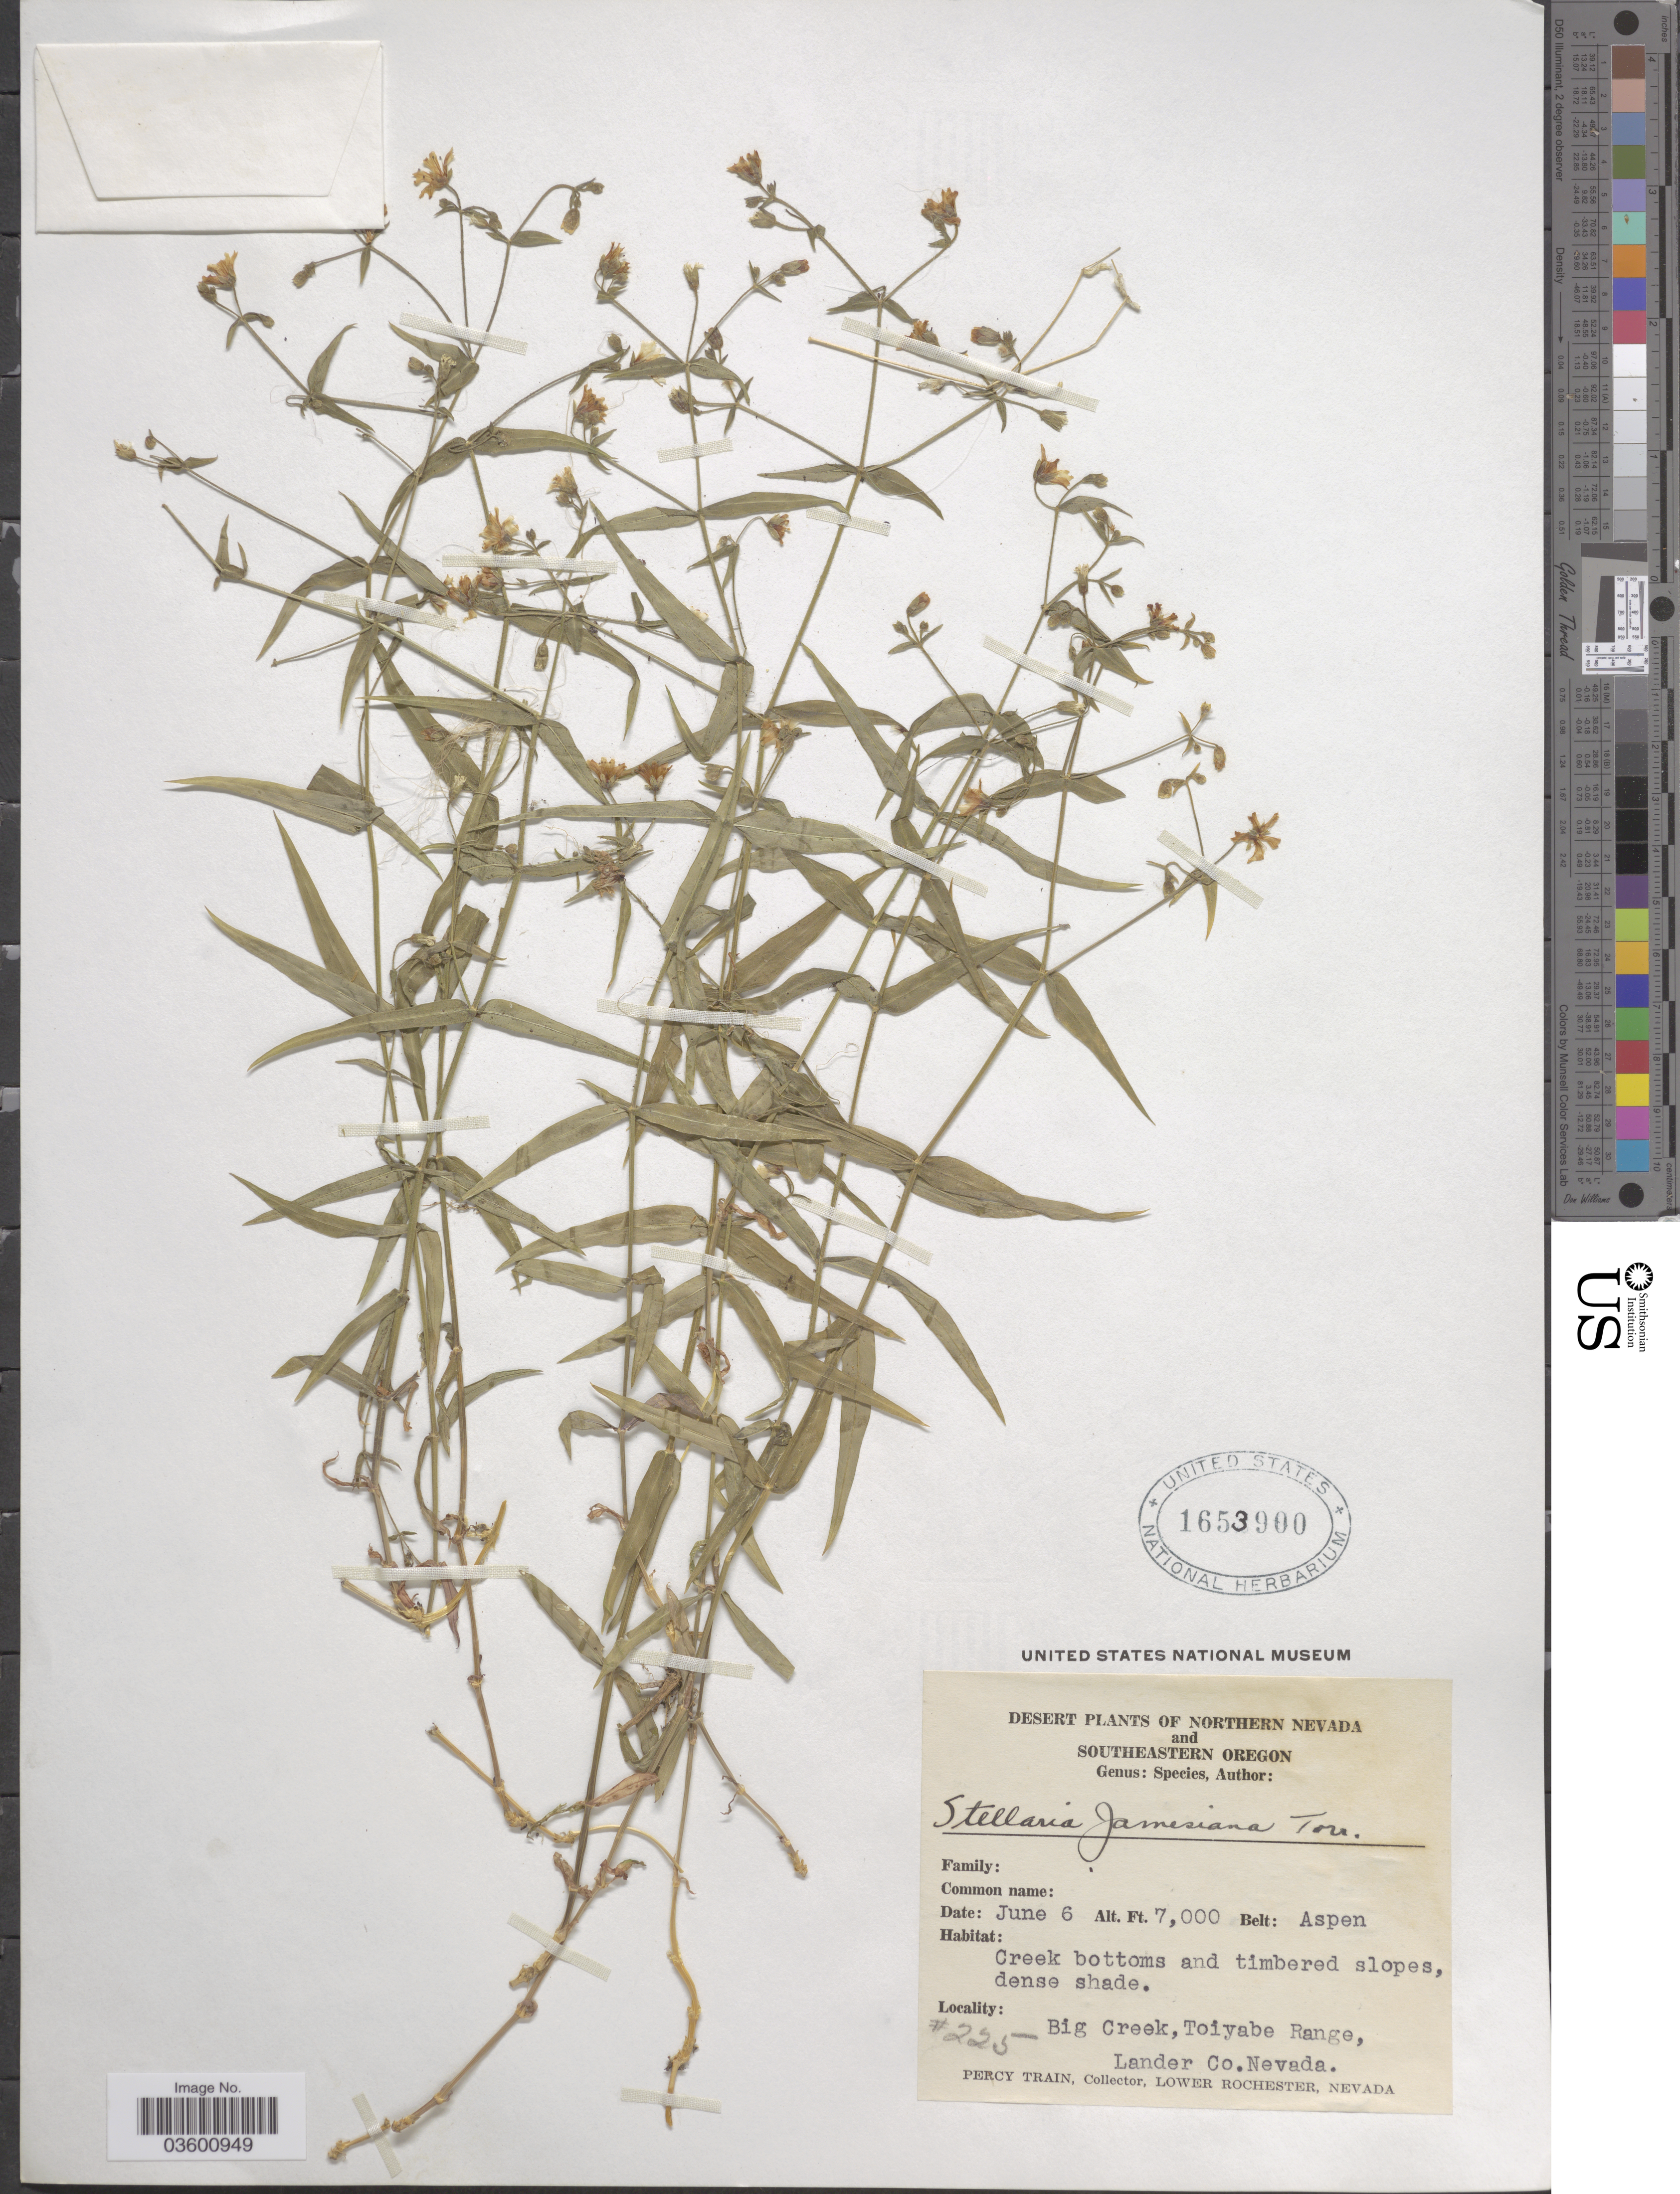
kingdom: Plantae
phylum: Tracheophyta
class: Magnoliopsida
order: Caryophyllales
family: Caryophyllaceae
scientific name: Torreyostellaria jamesiana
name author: (Torr.) Gang Yao et al.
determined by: Strong, M. T., (US), Smithsonian Institution - National Museum of Natural History (UNITED STATES)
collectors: P. Train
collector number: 225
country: United States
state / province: Nevada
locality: Northern Nevada. Big Creek, Toiyabe Range, Lander Co.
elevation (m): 2134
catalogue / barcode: US 1653900